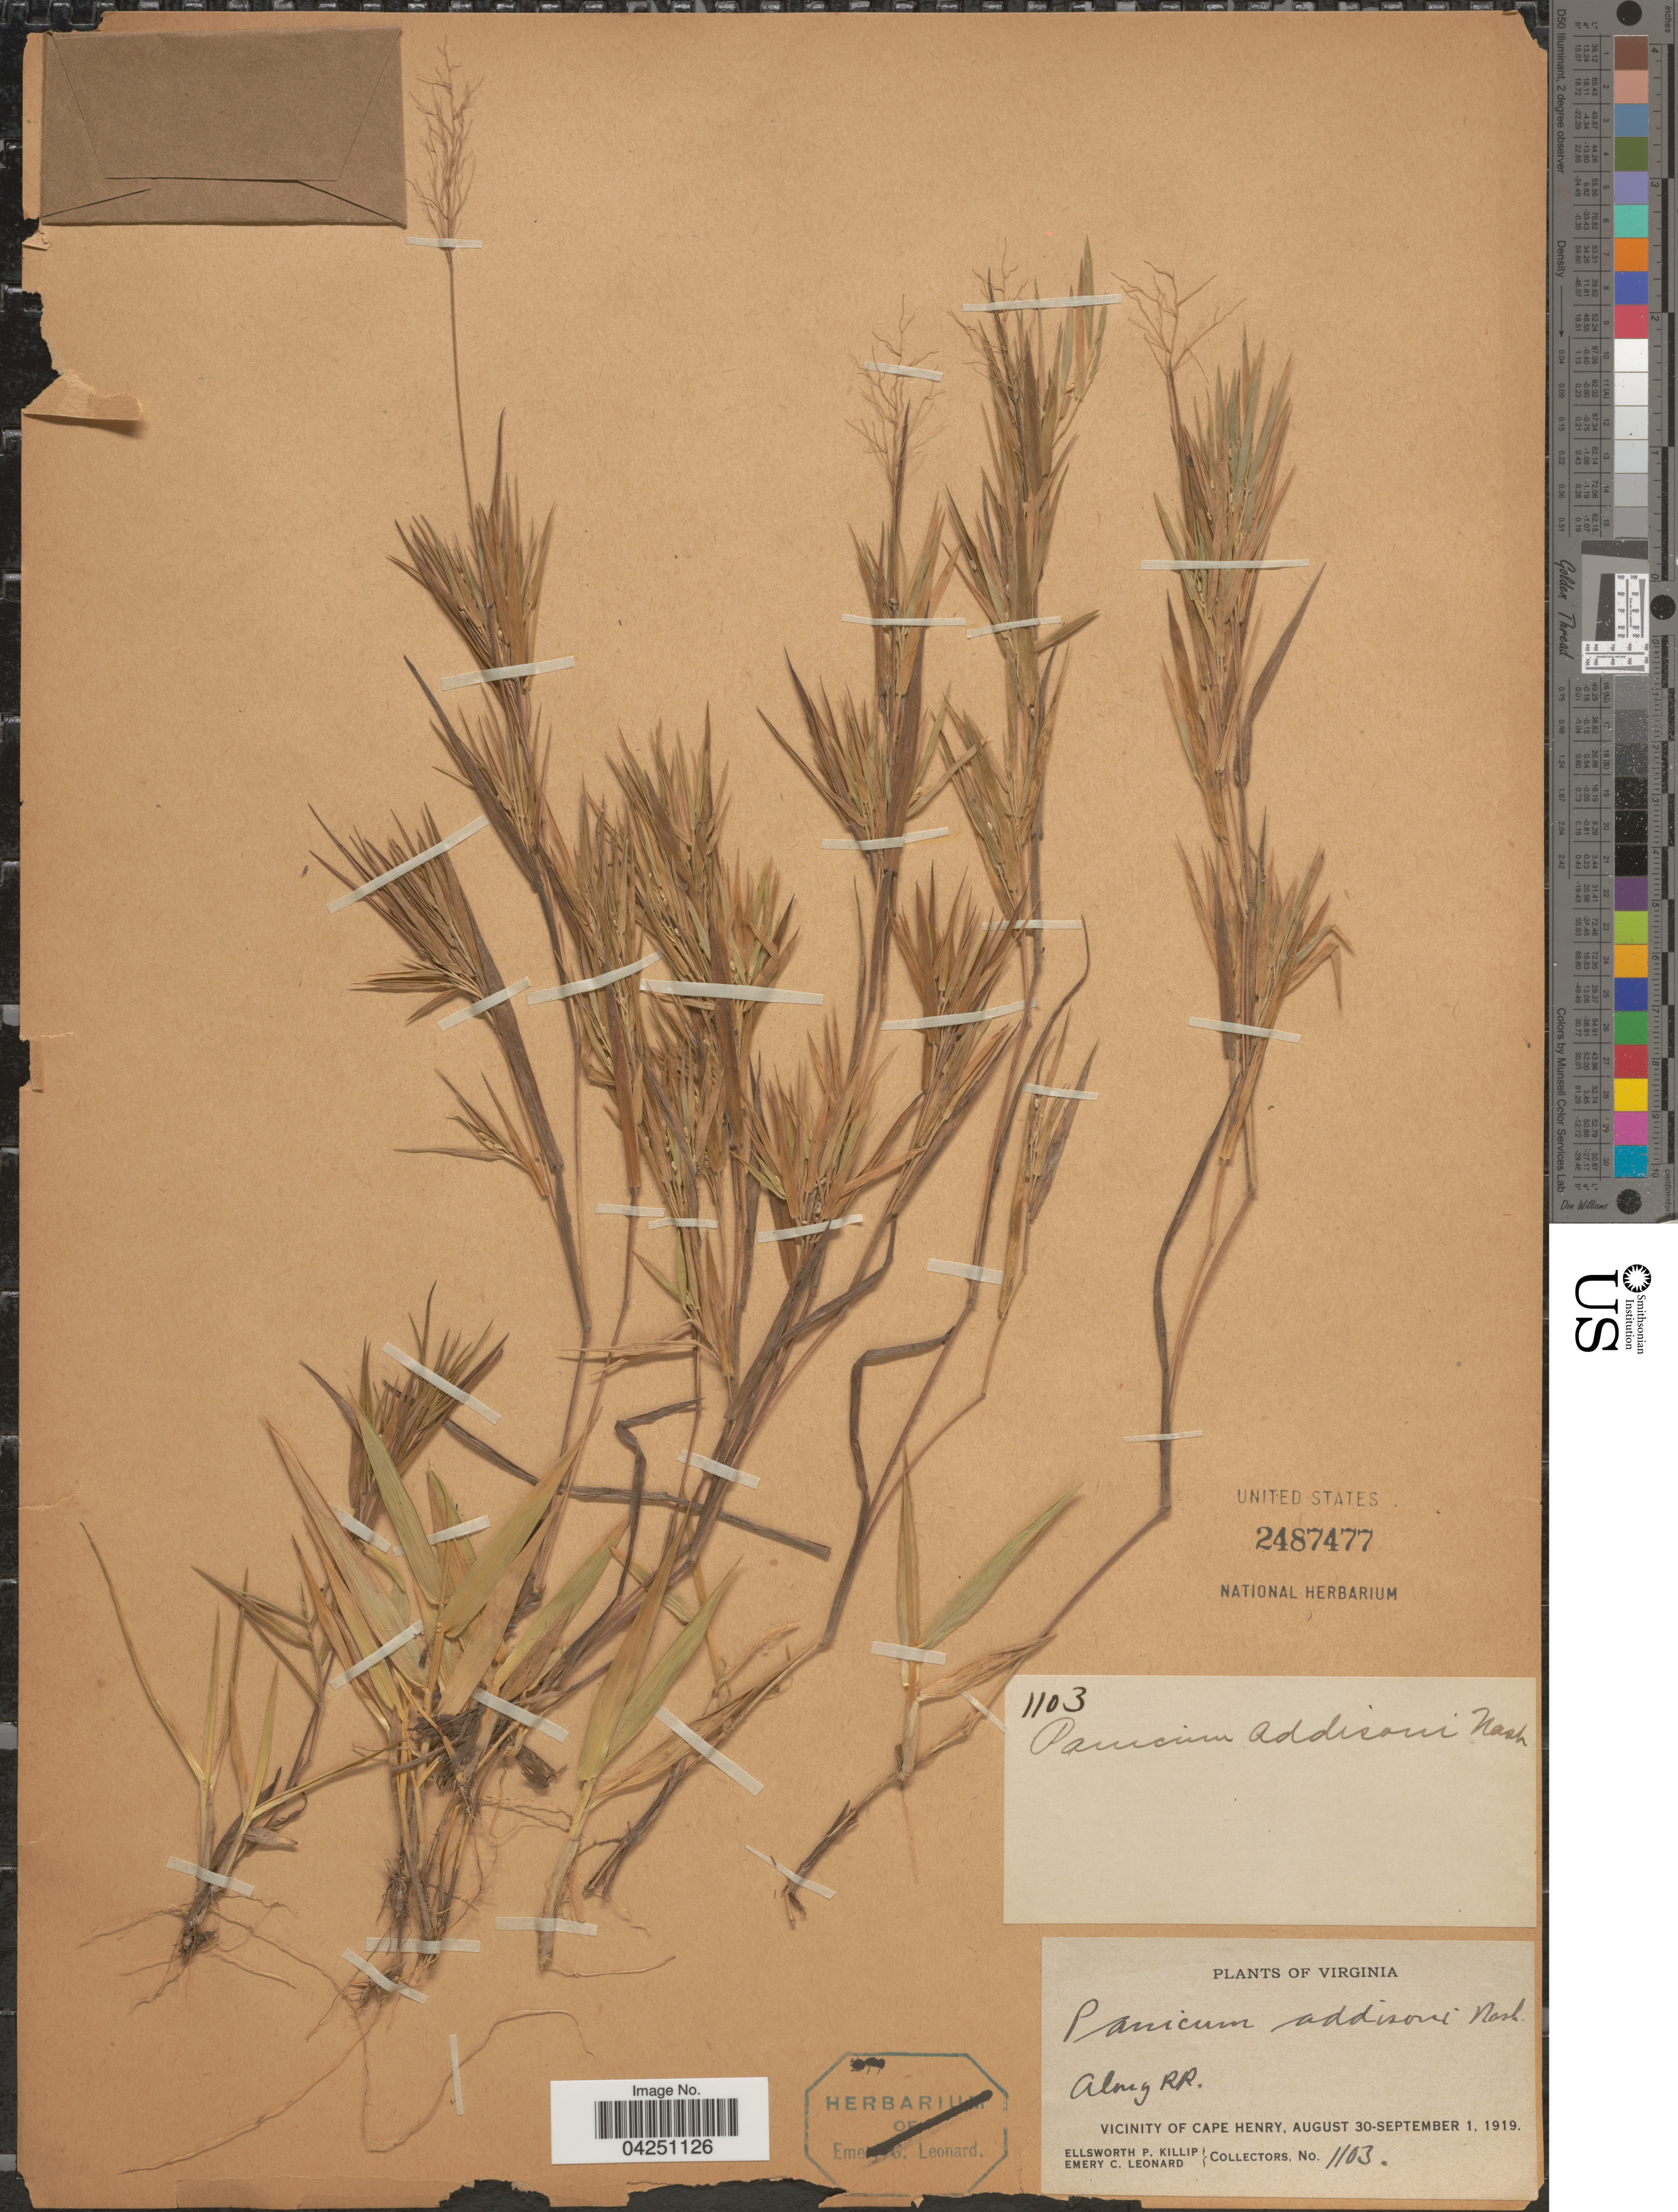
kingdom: Plantae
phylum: Tracheophyta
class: Liliopsida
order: Poales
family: Poaceae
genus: Dichanthelium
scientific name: Dichanthelium acuminatum var. acuminatum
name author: (Sw.) Gould & C.A. Clark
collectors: E. P. Killip & E. C. Leonard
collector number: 1103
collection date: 1919-08-30/1919-09-01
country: United States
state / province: Virginia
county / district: City of Virginia Beach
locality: Along RR. Vicinity of Cape Henry.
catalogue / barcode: US 2487477